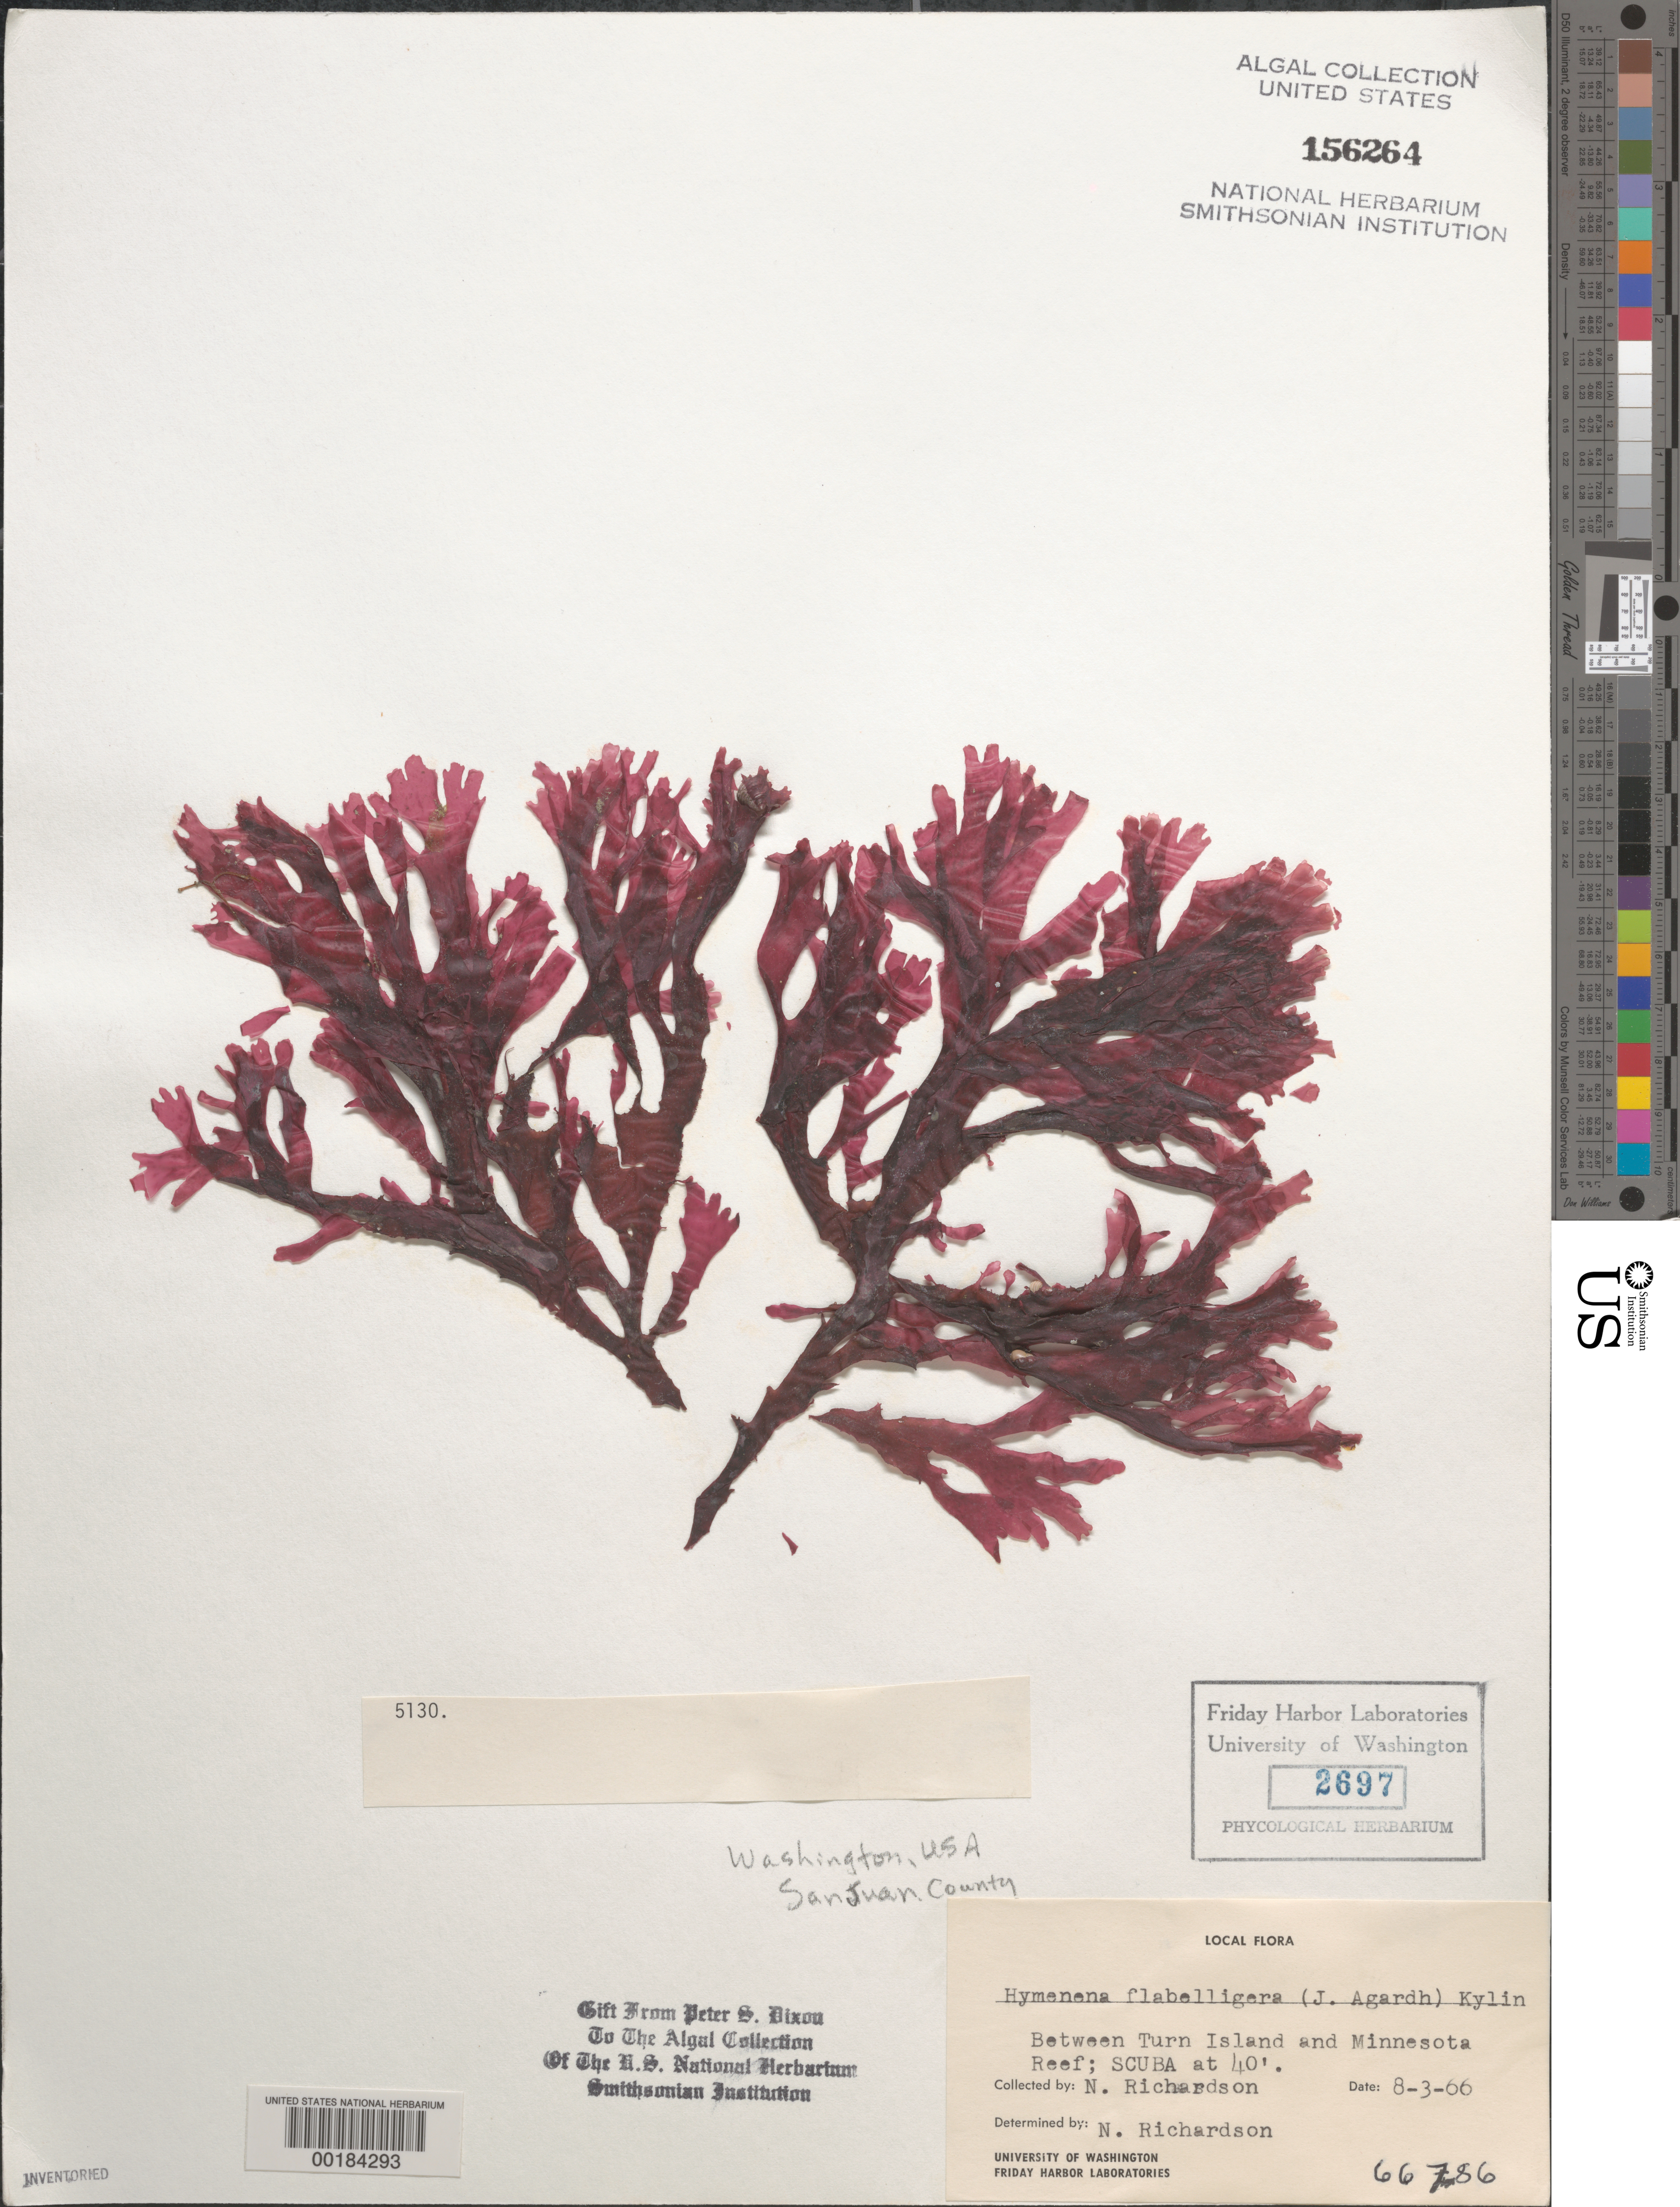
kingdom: Plantae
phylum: Rhodophyta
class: Florideophyceae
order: Ceramiales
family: Delesseriaceae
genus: Hymenena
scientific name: Hymenena flabelligera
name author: (J. Agardh) Kylin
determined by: Richardson, N.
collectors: N. Richardson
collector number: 66786 & PSD 5130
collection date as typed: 03 Aug 1966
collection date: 1966-08-03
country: United States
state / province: Washington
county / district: San Juan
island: San Juan Island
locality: Between Turn Island and Minnesota Reef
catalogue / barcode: US 156264